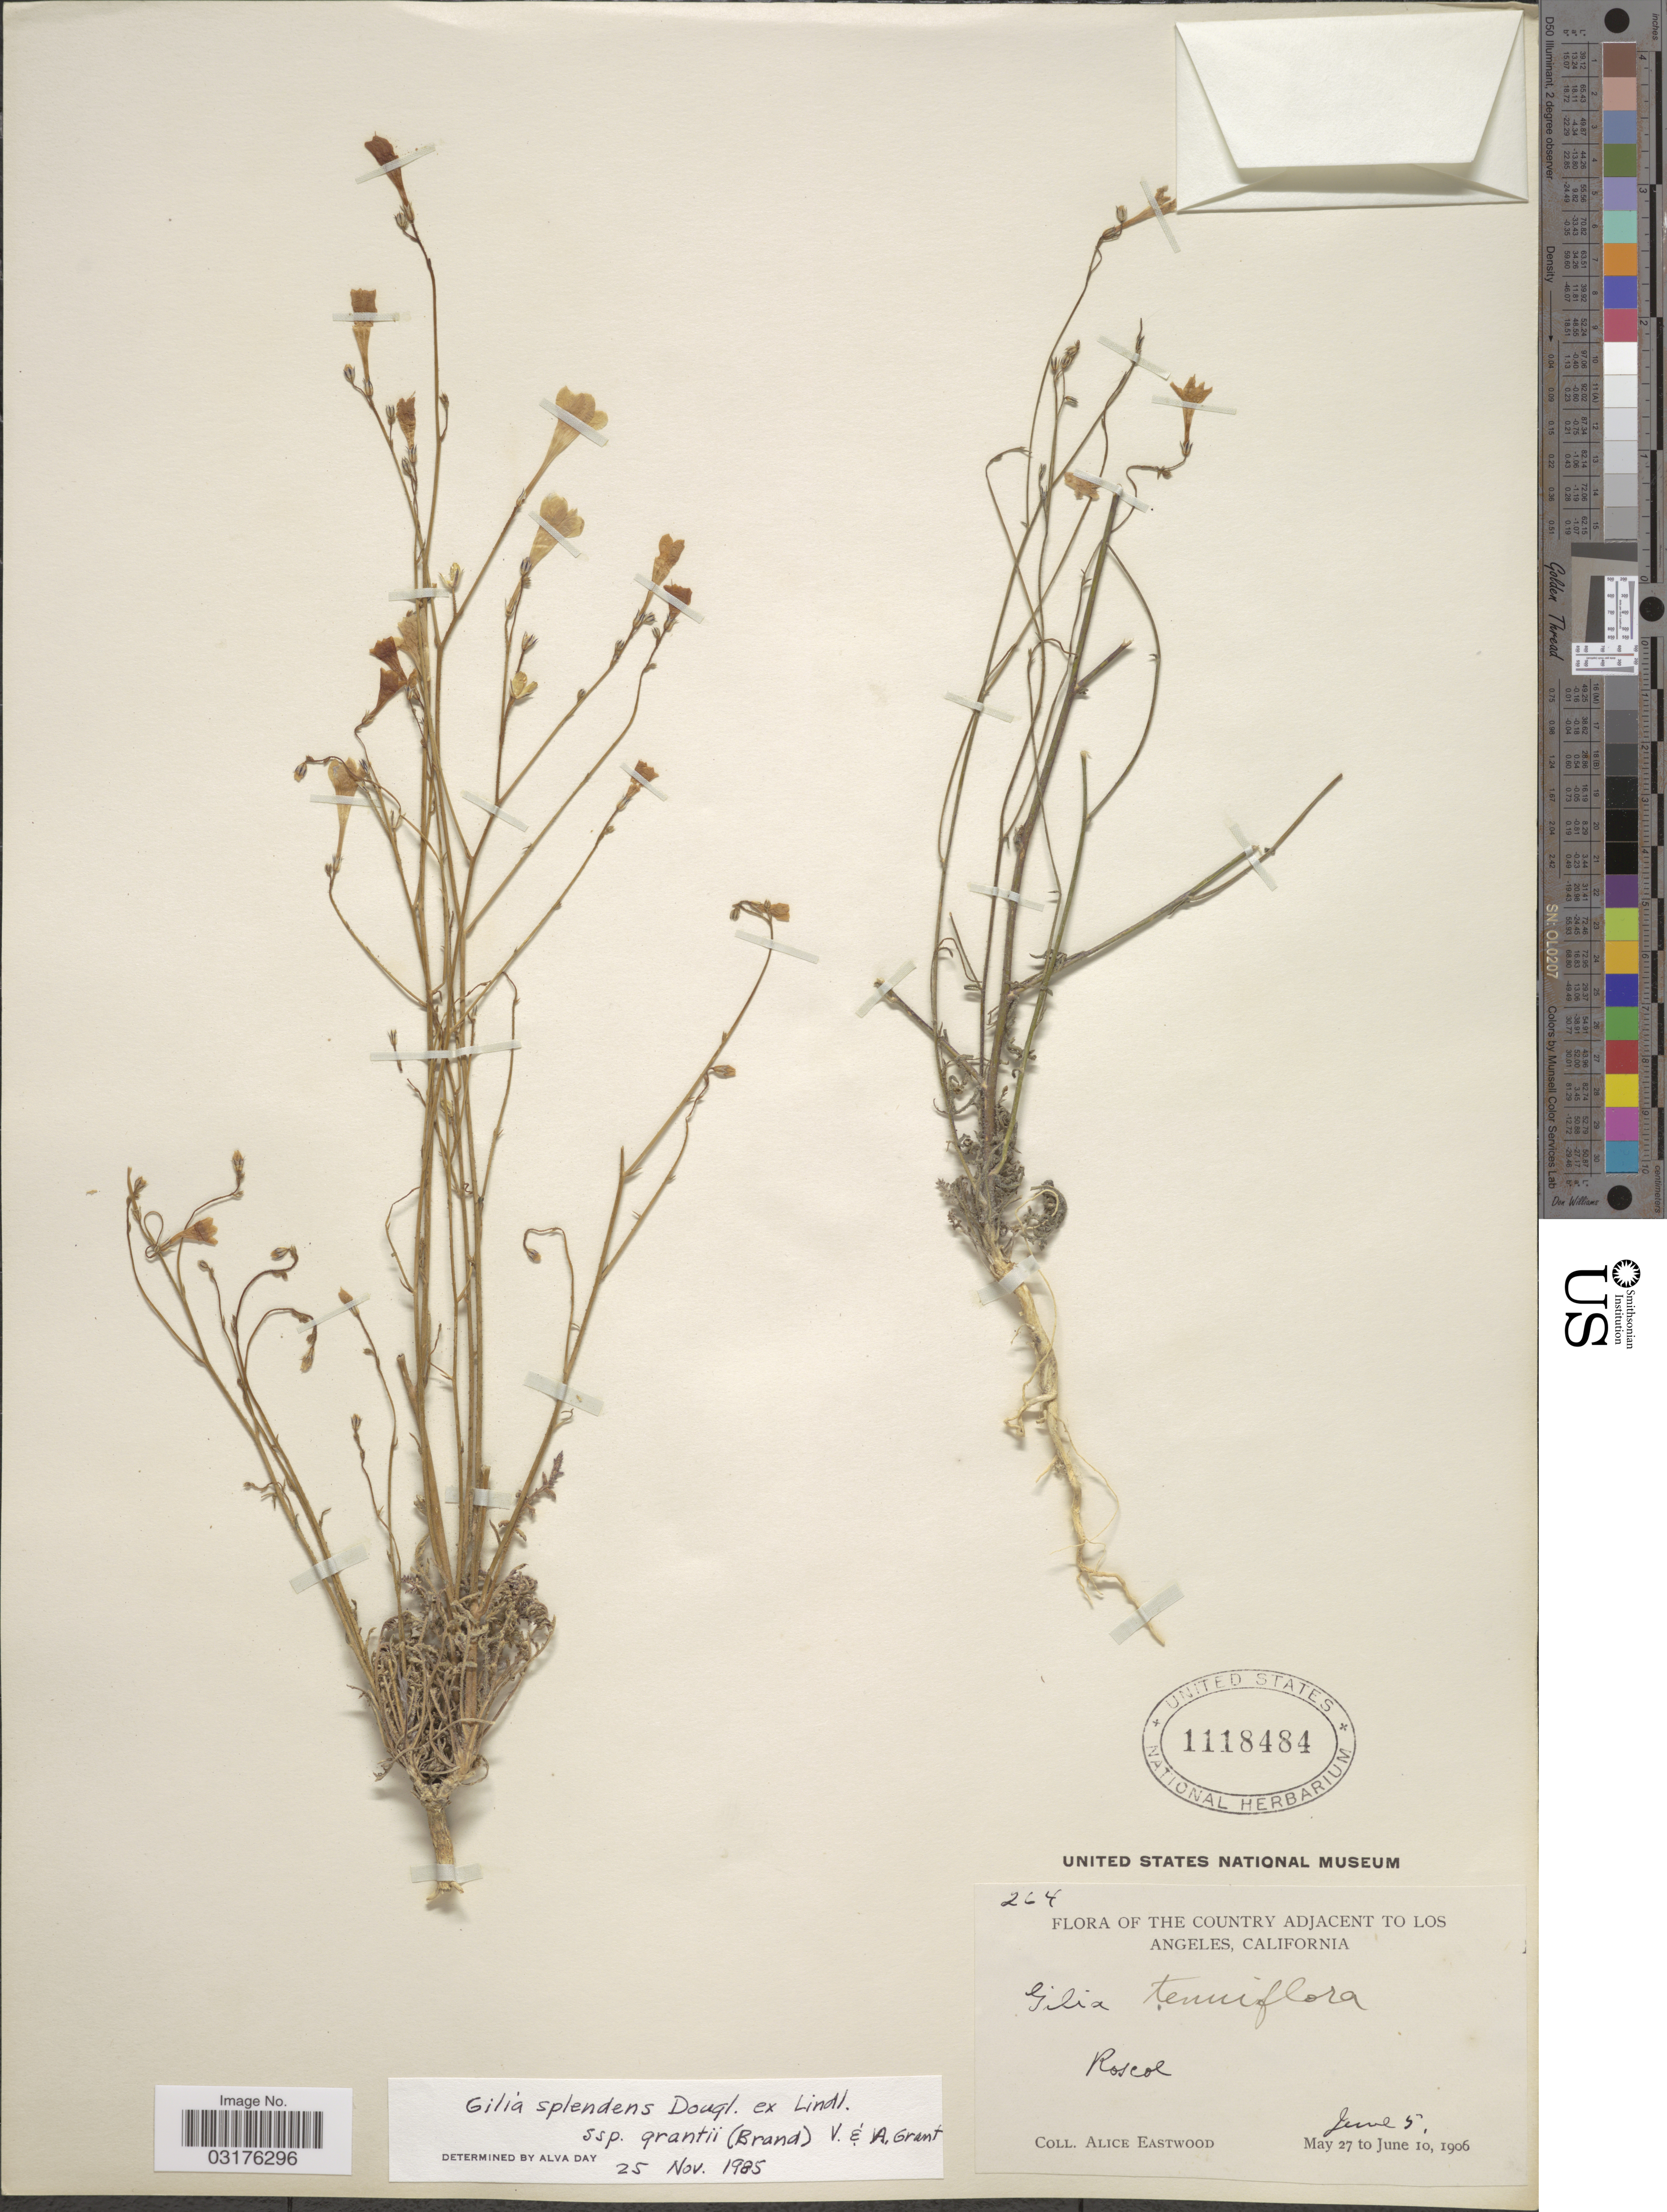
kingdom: Plantae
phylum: Tracheophyta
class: Magnoliopsida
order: Ericales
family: Polemoniaceae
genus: Saltugilia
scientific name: Saltugilia splendens subsp. grantii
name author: (Brand) L.A. Johnson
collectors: A. Eastwood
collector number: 264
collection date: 1906-06-05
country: United States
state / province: California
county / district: Los Angeles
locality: The Country Adjacent to Los Angeles. Roscol.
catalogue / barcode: US 1118484